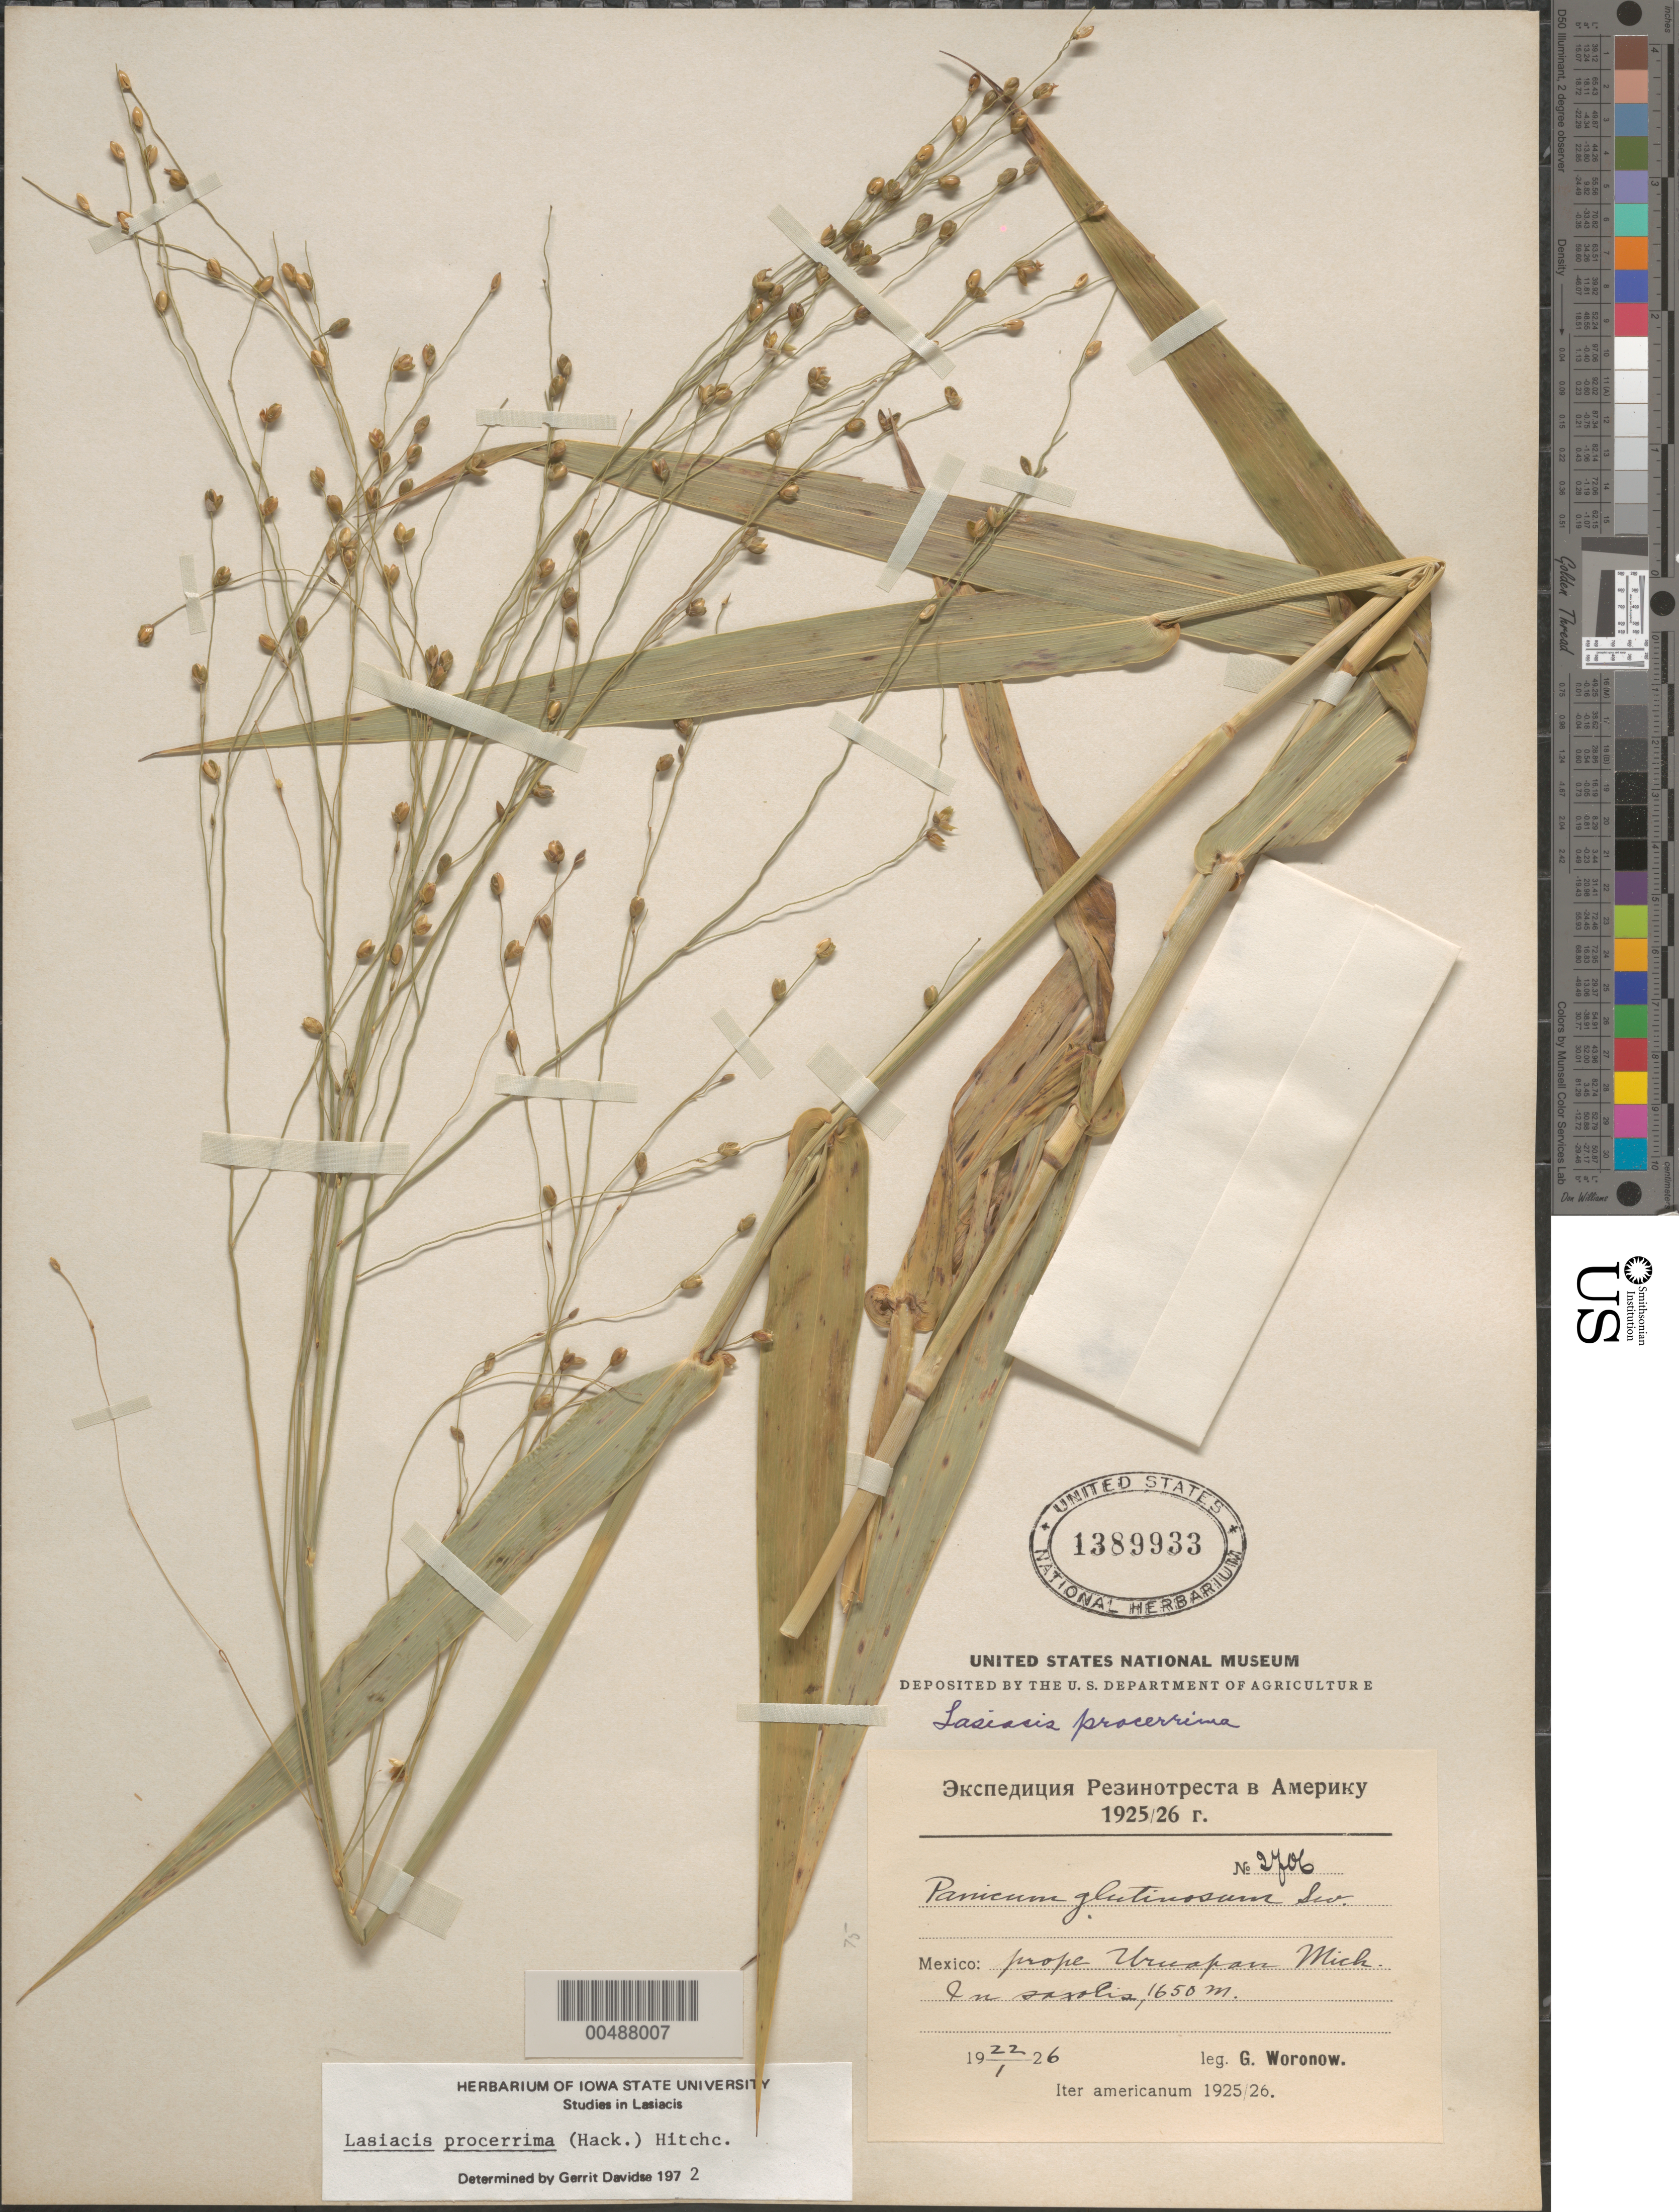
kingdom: Plantae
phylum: Tracheophyta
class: Liliopsida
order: Poales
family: Poaceae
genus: Lasiacis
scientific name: Lasiacis procerrima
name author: (Hack.) Hitchc.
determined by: Davidse, Gerrit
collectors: G. Woronow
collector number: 2706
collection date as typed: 22 Jan 1926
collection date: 1926-01-22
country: Mexico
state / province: Michoacán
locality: Prope Uruapan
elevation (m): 1650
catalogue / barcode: US 1389933